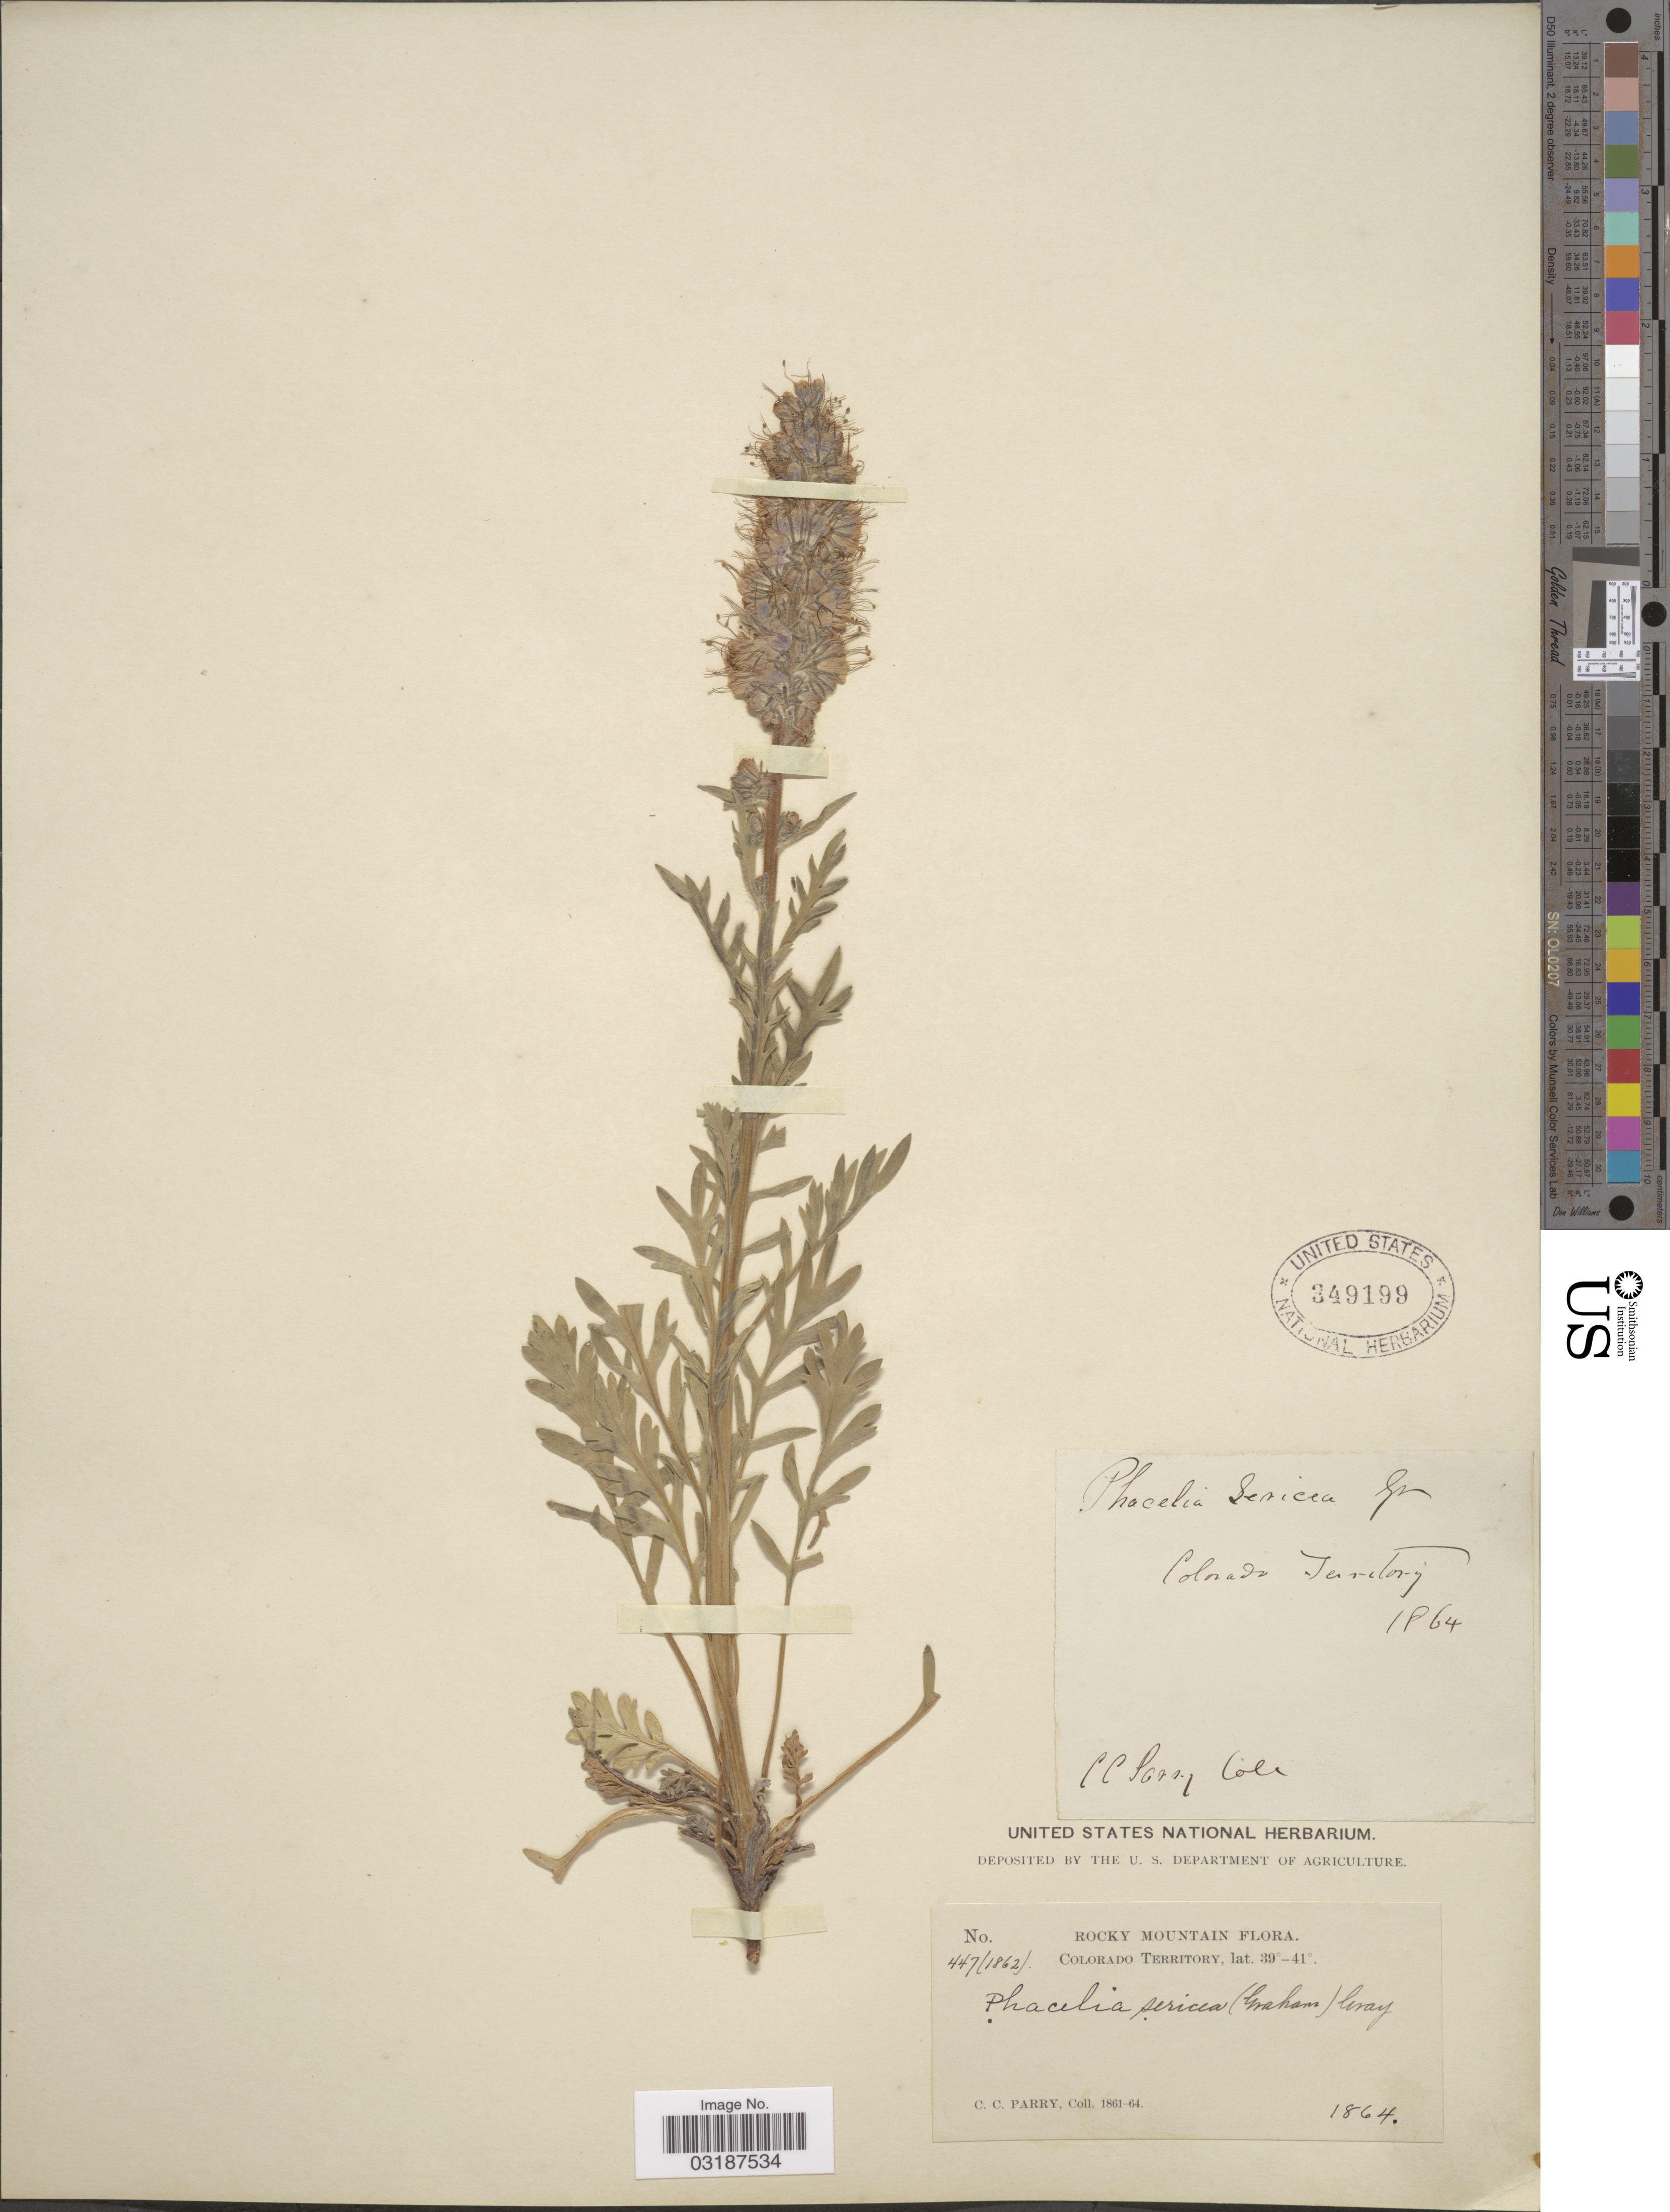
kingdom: Plantae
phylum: Tracheophyta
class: Magnoliopsida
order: Boraginales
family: Hydrophyllaceae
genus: Phacelia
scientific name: Phacelia sericea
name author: (Graham) A. Gray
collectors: C. C. Parry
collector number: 447(1862)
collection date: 1864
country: United States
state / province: Colorado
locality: Rocky Mountain.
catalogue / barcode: US 349199